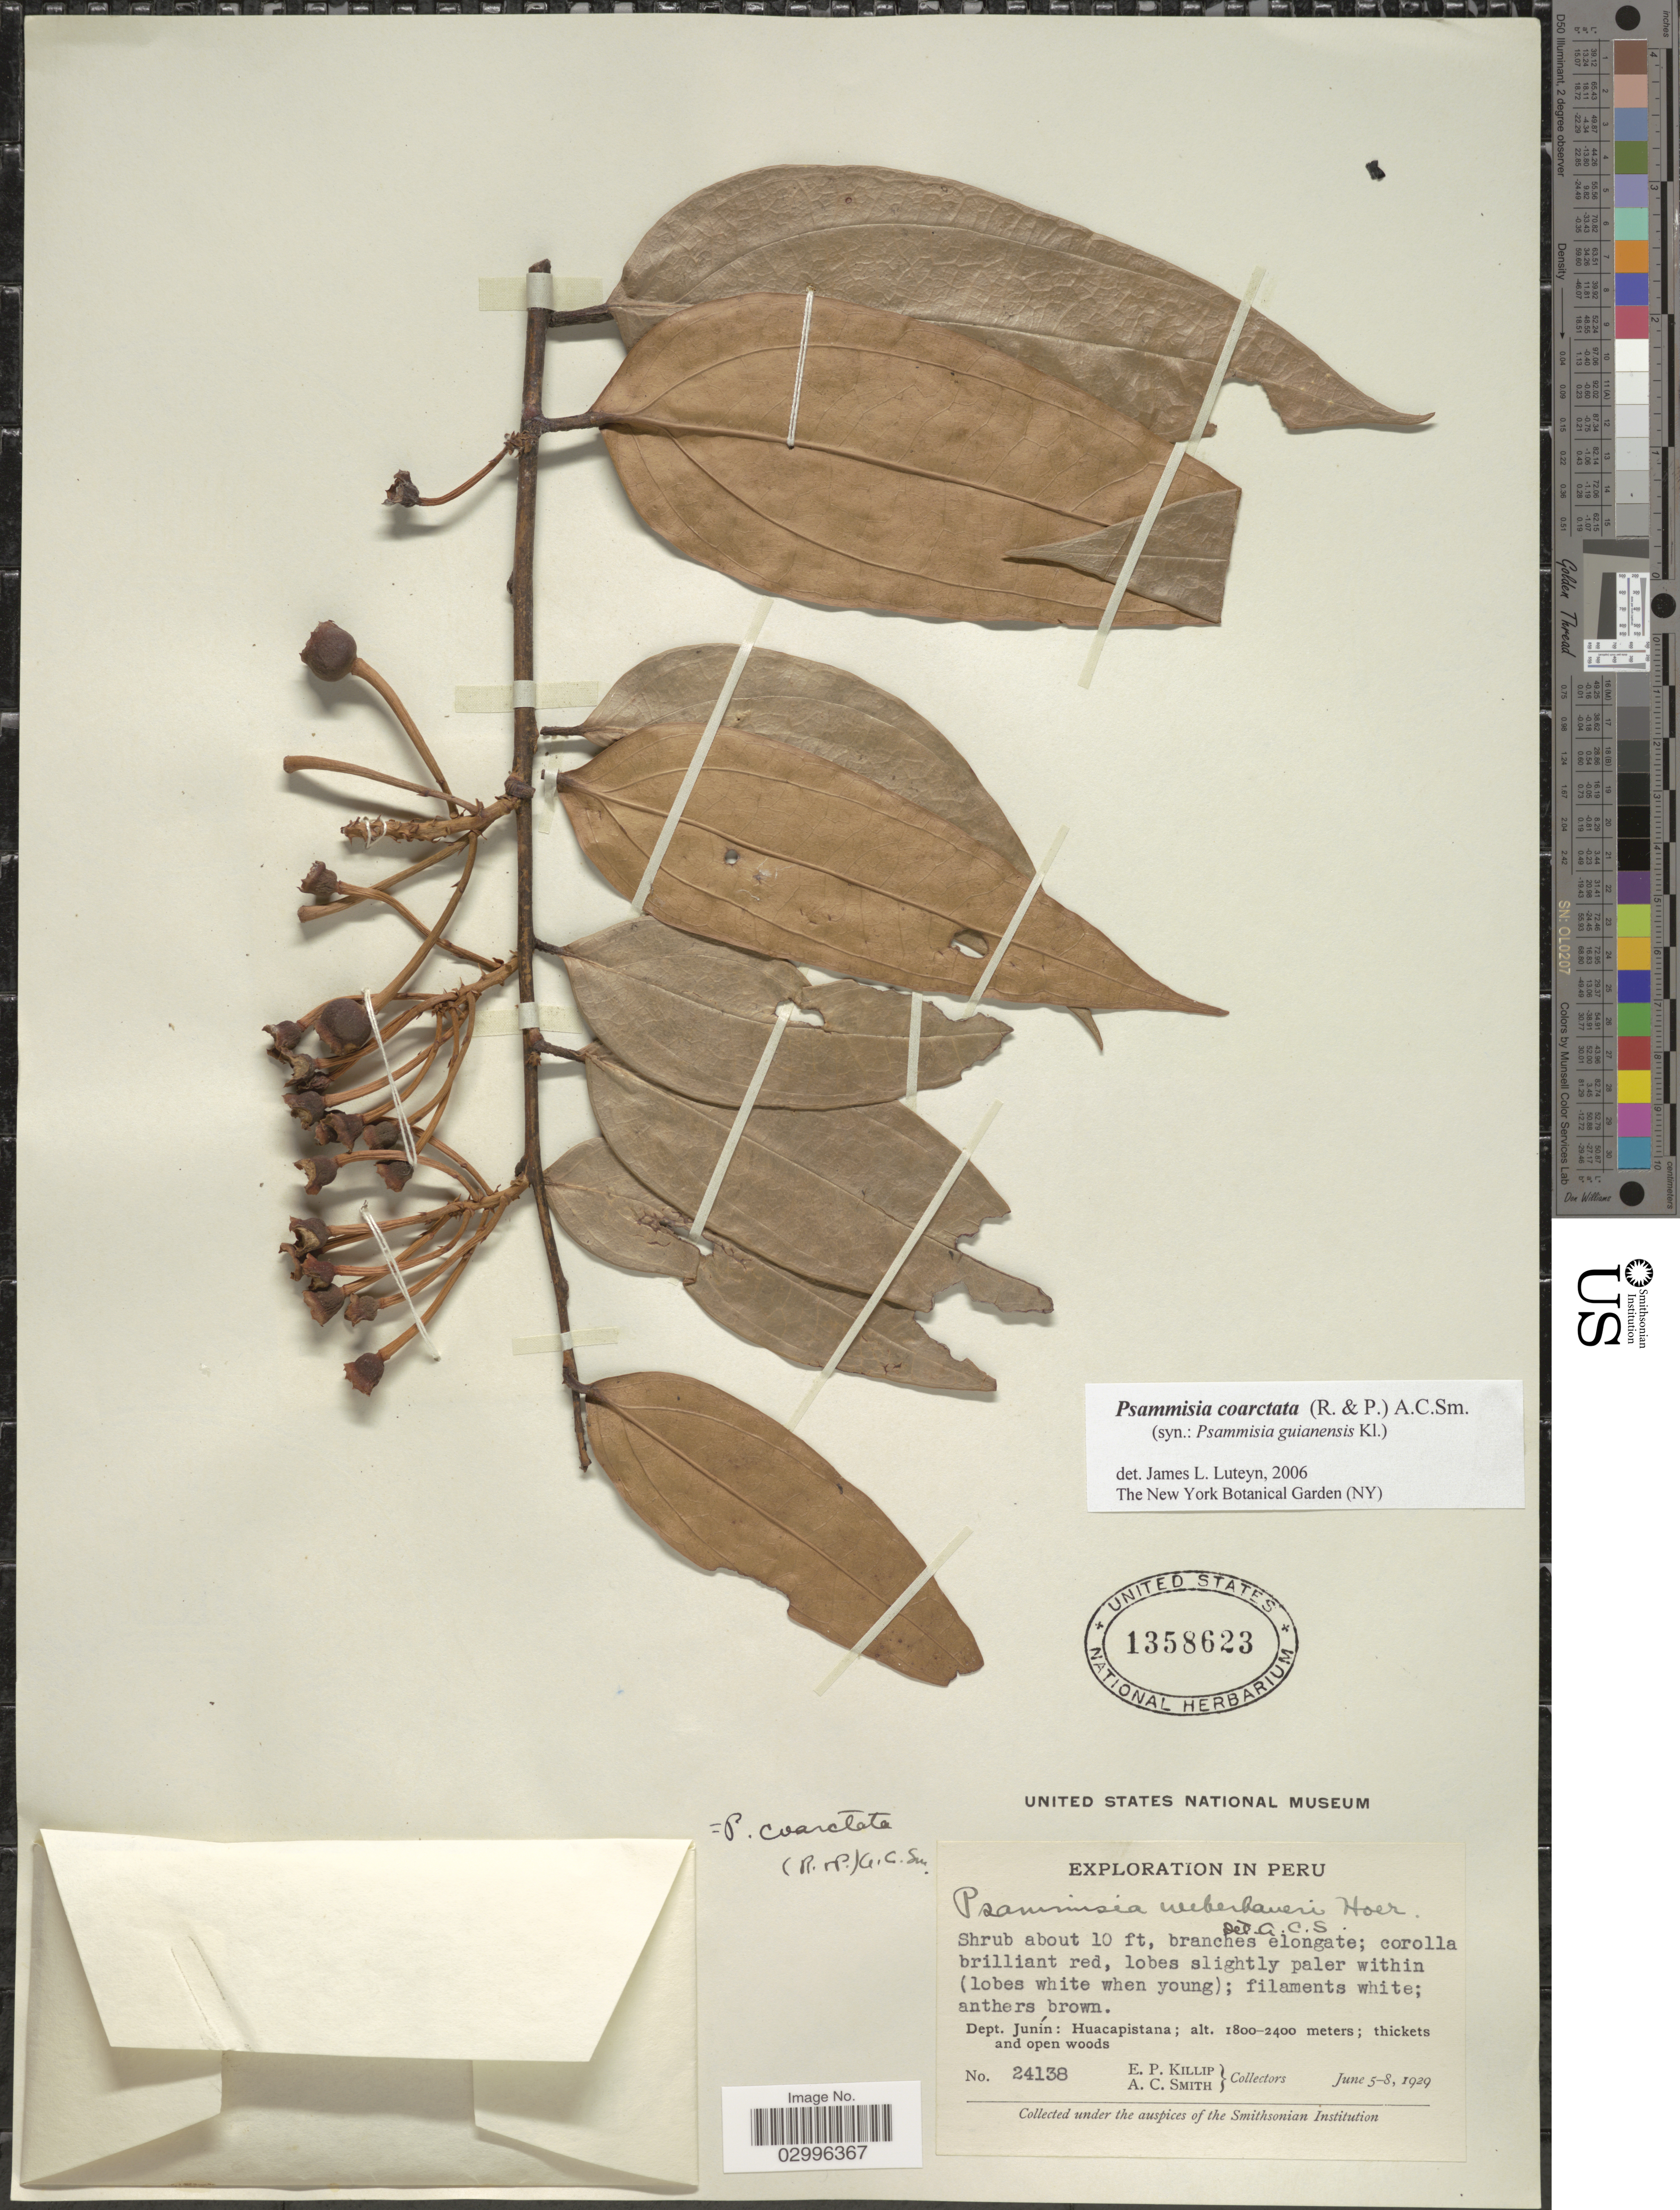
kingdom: Plantae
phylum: Tracheophyta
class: Magnoliopsida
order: Ericales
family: Ericaceae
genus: Psammisia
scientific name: Psammisia coarctata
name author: (Ruiz & Pav.) A.C. Sm.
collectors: E. P. Killip & A. C. Smith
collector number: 24138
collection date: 1929-06-05/1929-06-08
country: Peru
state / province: Junín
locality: Dept. Junín: Huacapistana.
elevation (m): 1800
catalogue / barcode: US 1358623